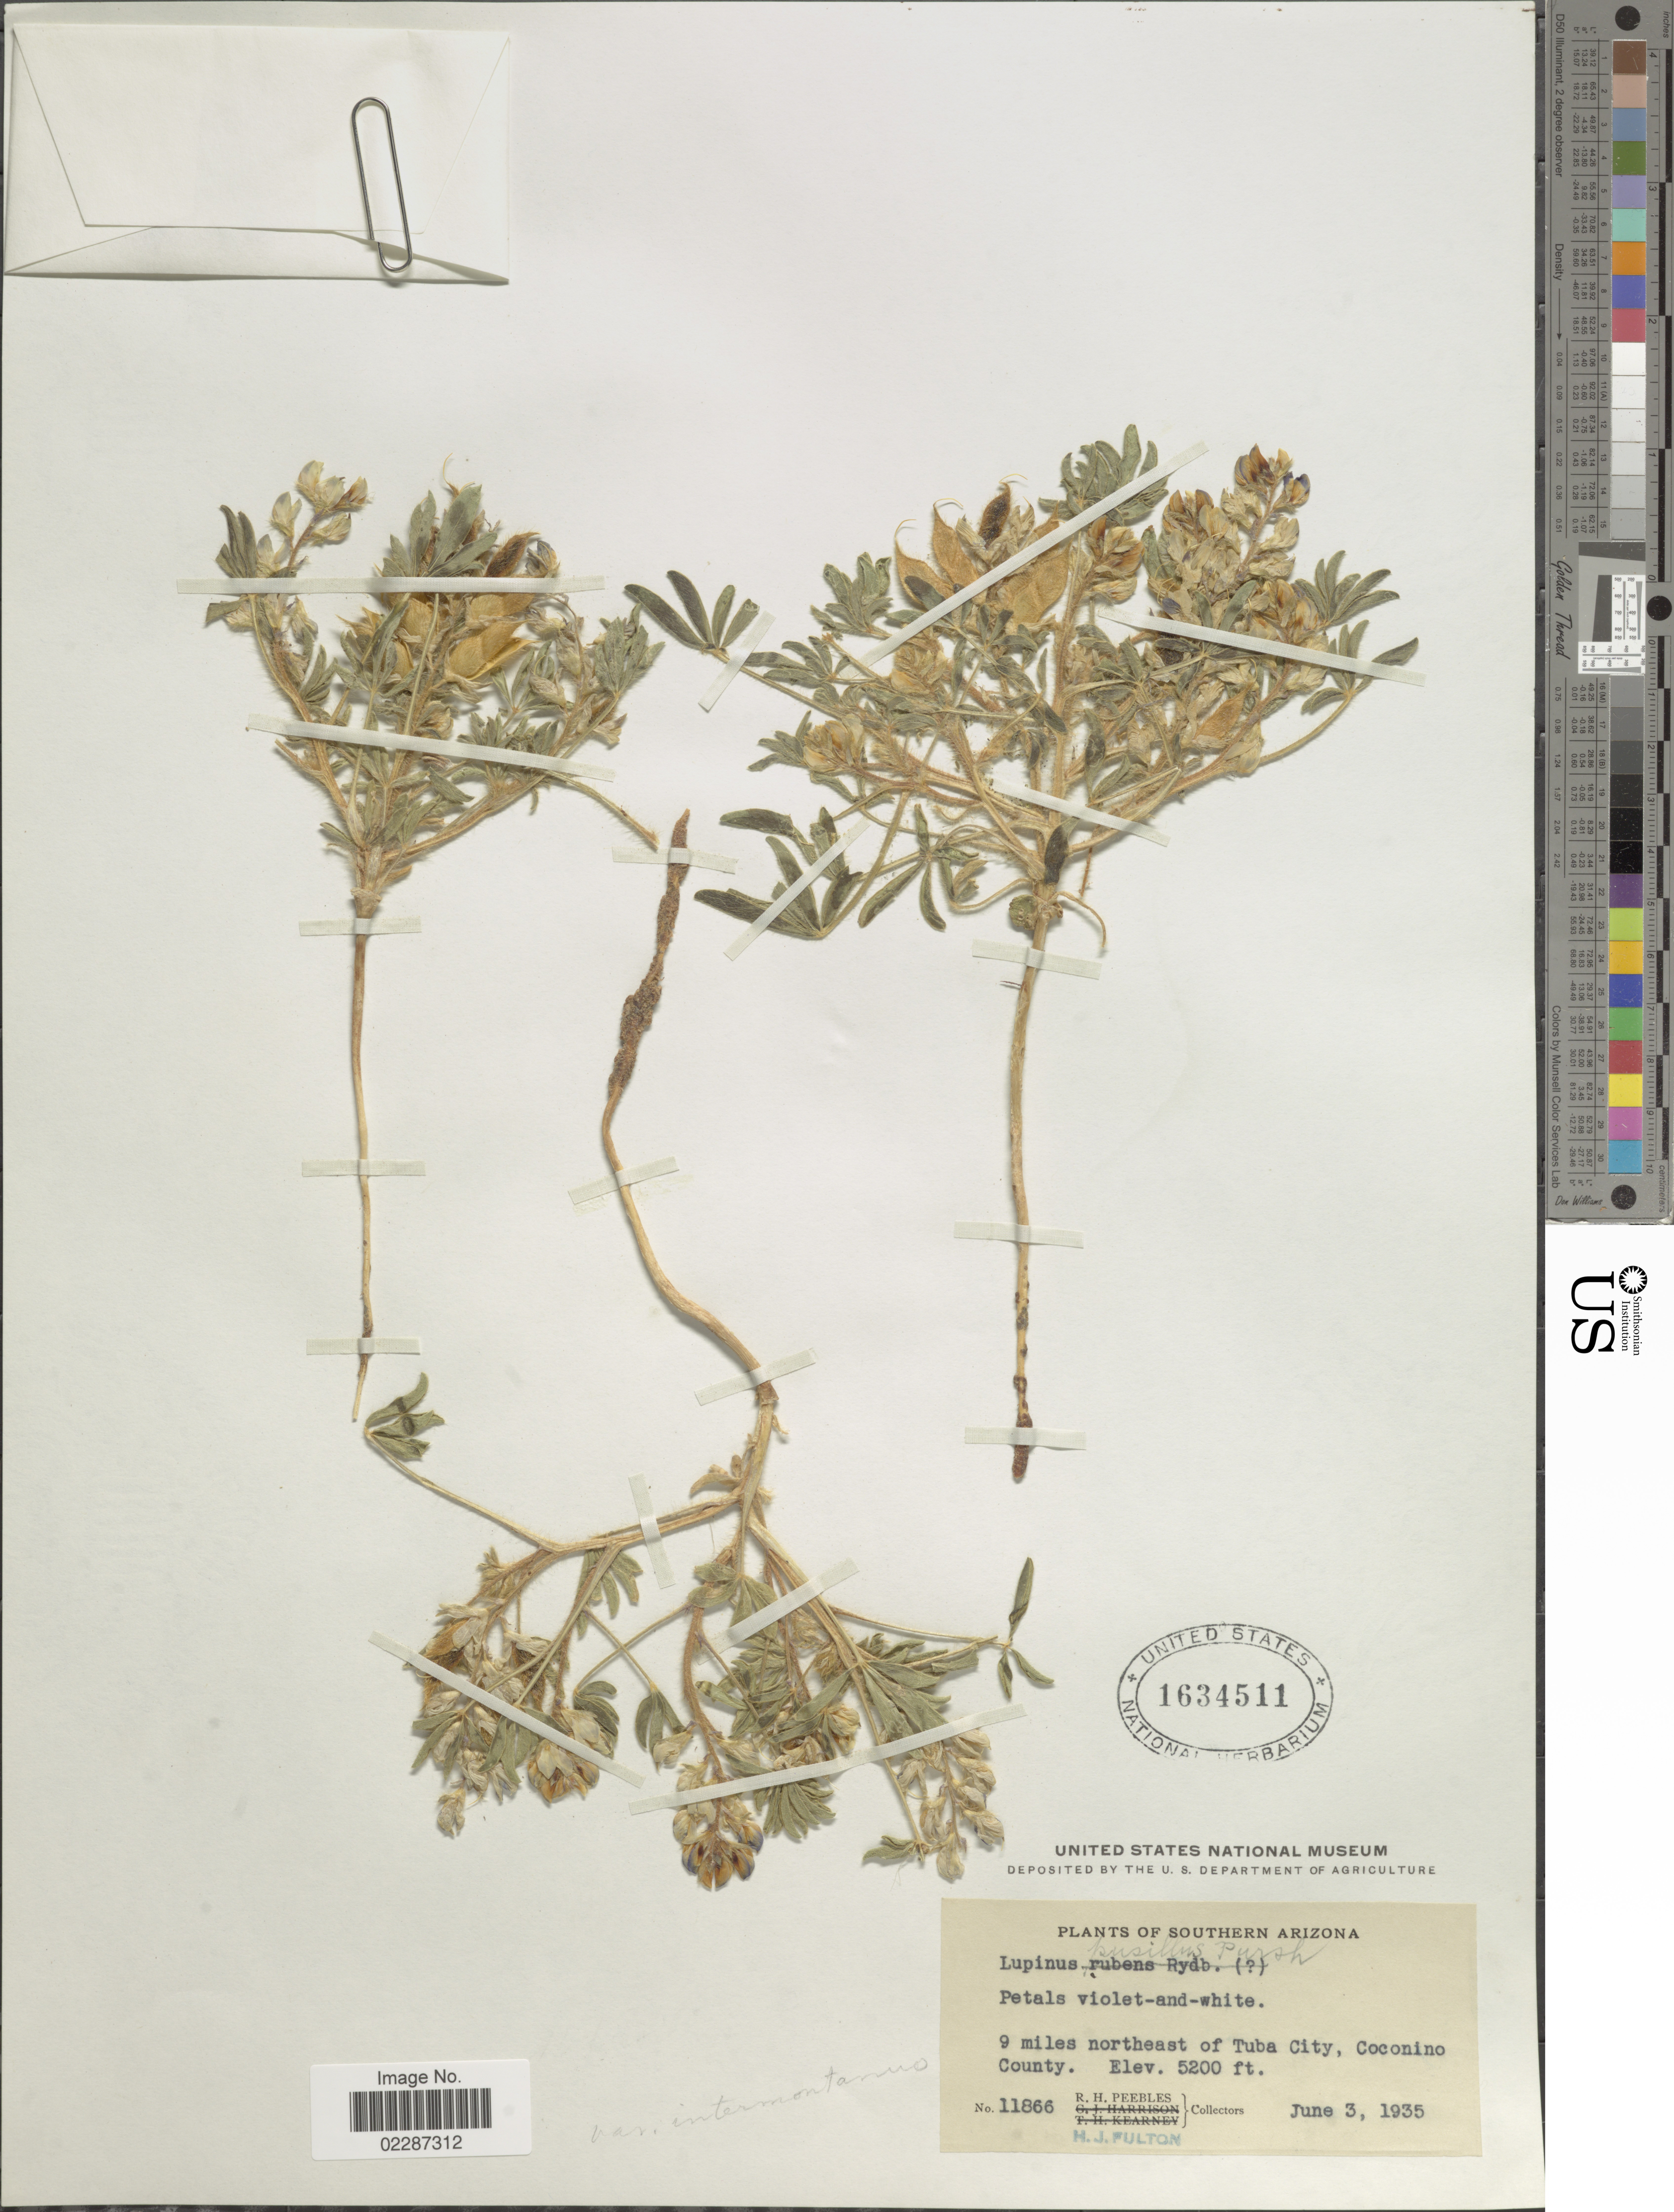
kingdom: Plantae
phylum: Tracheophyta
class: Magnoliopsida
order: Fabales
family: Fabaceae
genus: Lupinus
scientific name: Lupinus pusillus subsp. intermontanus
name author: (A. Heller) D.B. Dunn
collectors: R. H. Peebles & H. Fulton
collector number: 11866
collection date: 1935-06-03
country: United States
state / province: Arizona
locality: Southern Arizona, 9 miles northeast of Tuba City, Coconino County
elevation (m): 1585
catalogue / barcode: US 1634511